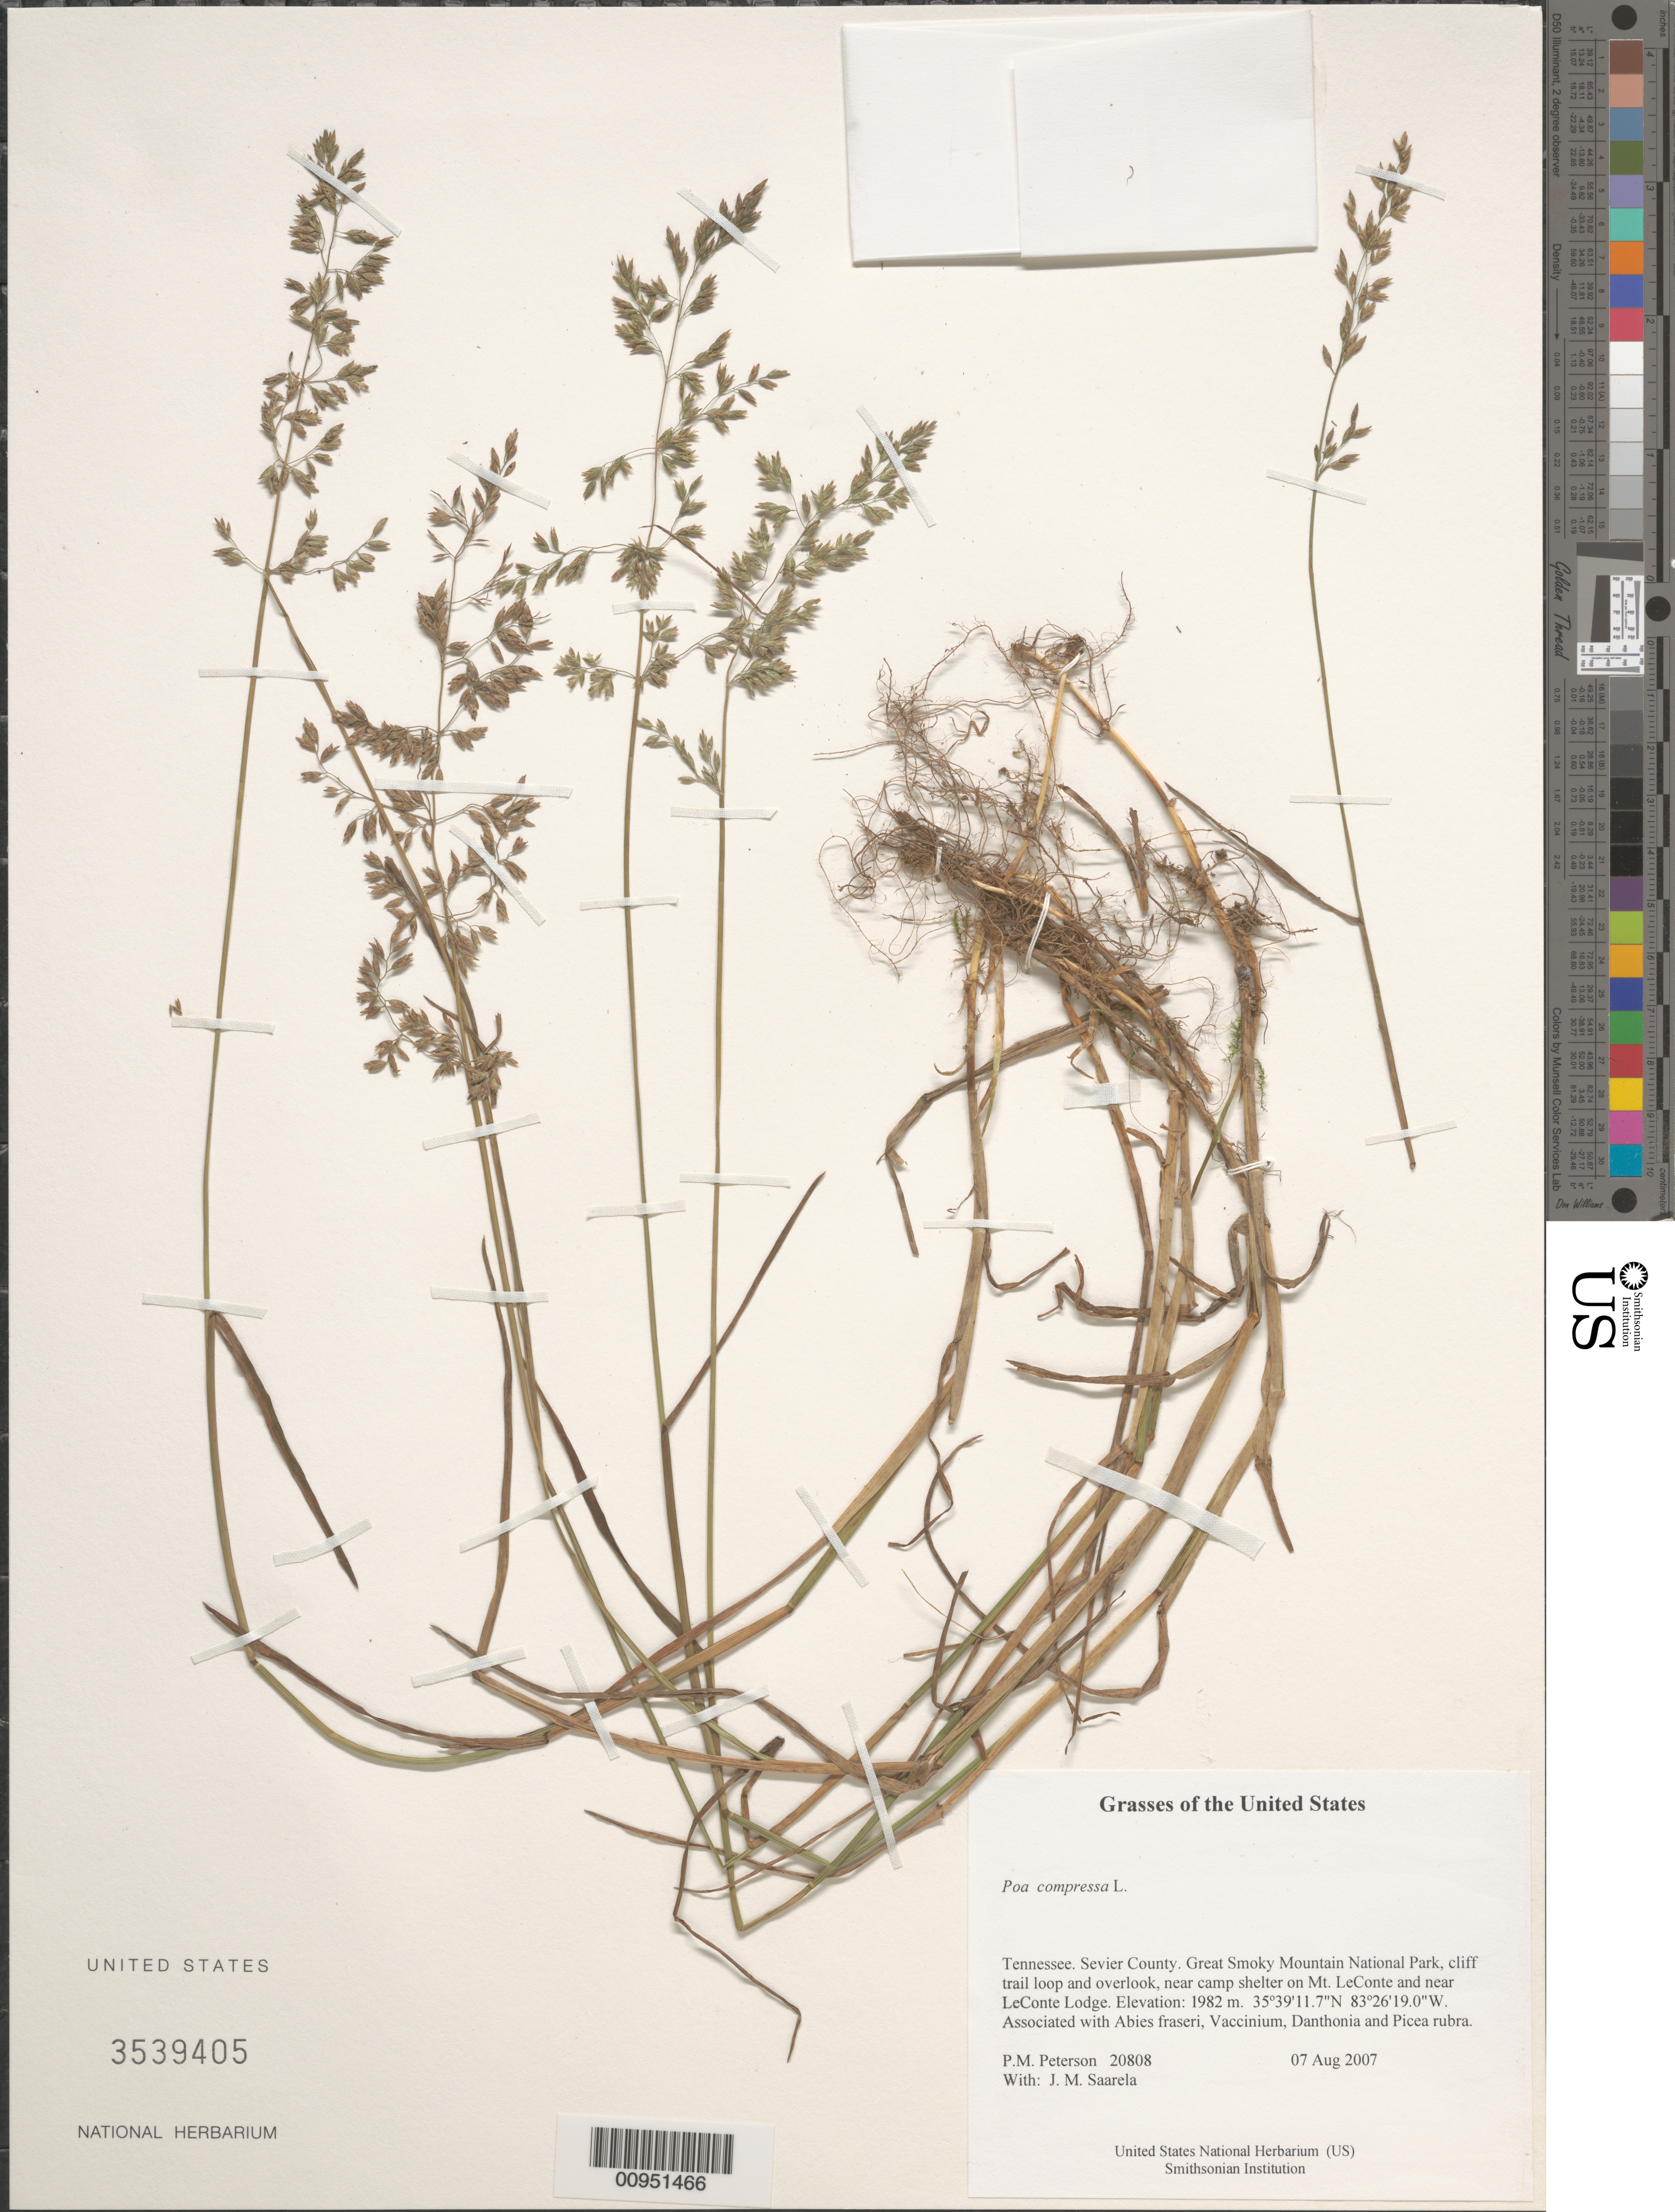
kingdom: Plantae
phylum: Tracheophyta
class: Liliopsida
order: Poales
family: Poaceae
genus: Poa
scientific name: Poa compressa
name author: L.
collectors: P. M. Peterson & J. Saarela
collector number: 20808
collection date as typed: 07 Aug 2007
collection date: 2007-08-07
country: United States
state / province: Tennessee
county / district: Sevier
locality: Great Smoky Mountain National Park, cliff trail loop and overlook, near camp shelter on Mt. LeConte and near LeConte Lodge.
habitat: Associated with Abies fraseri, Vaccinium, Danthonia and Picea rubra.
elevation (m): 1982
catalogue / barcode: US 3539405